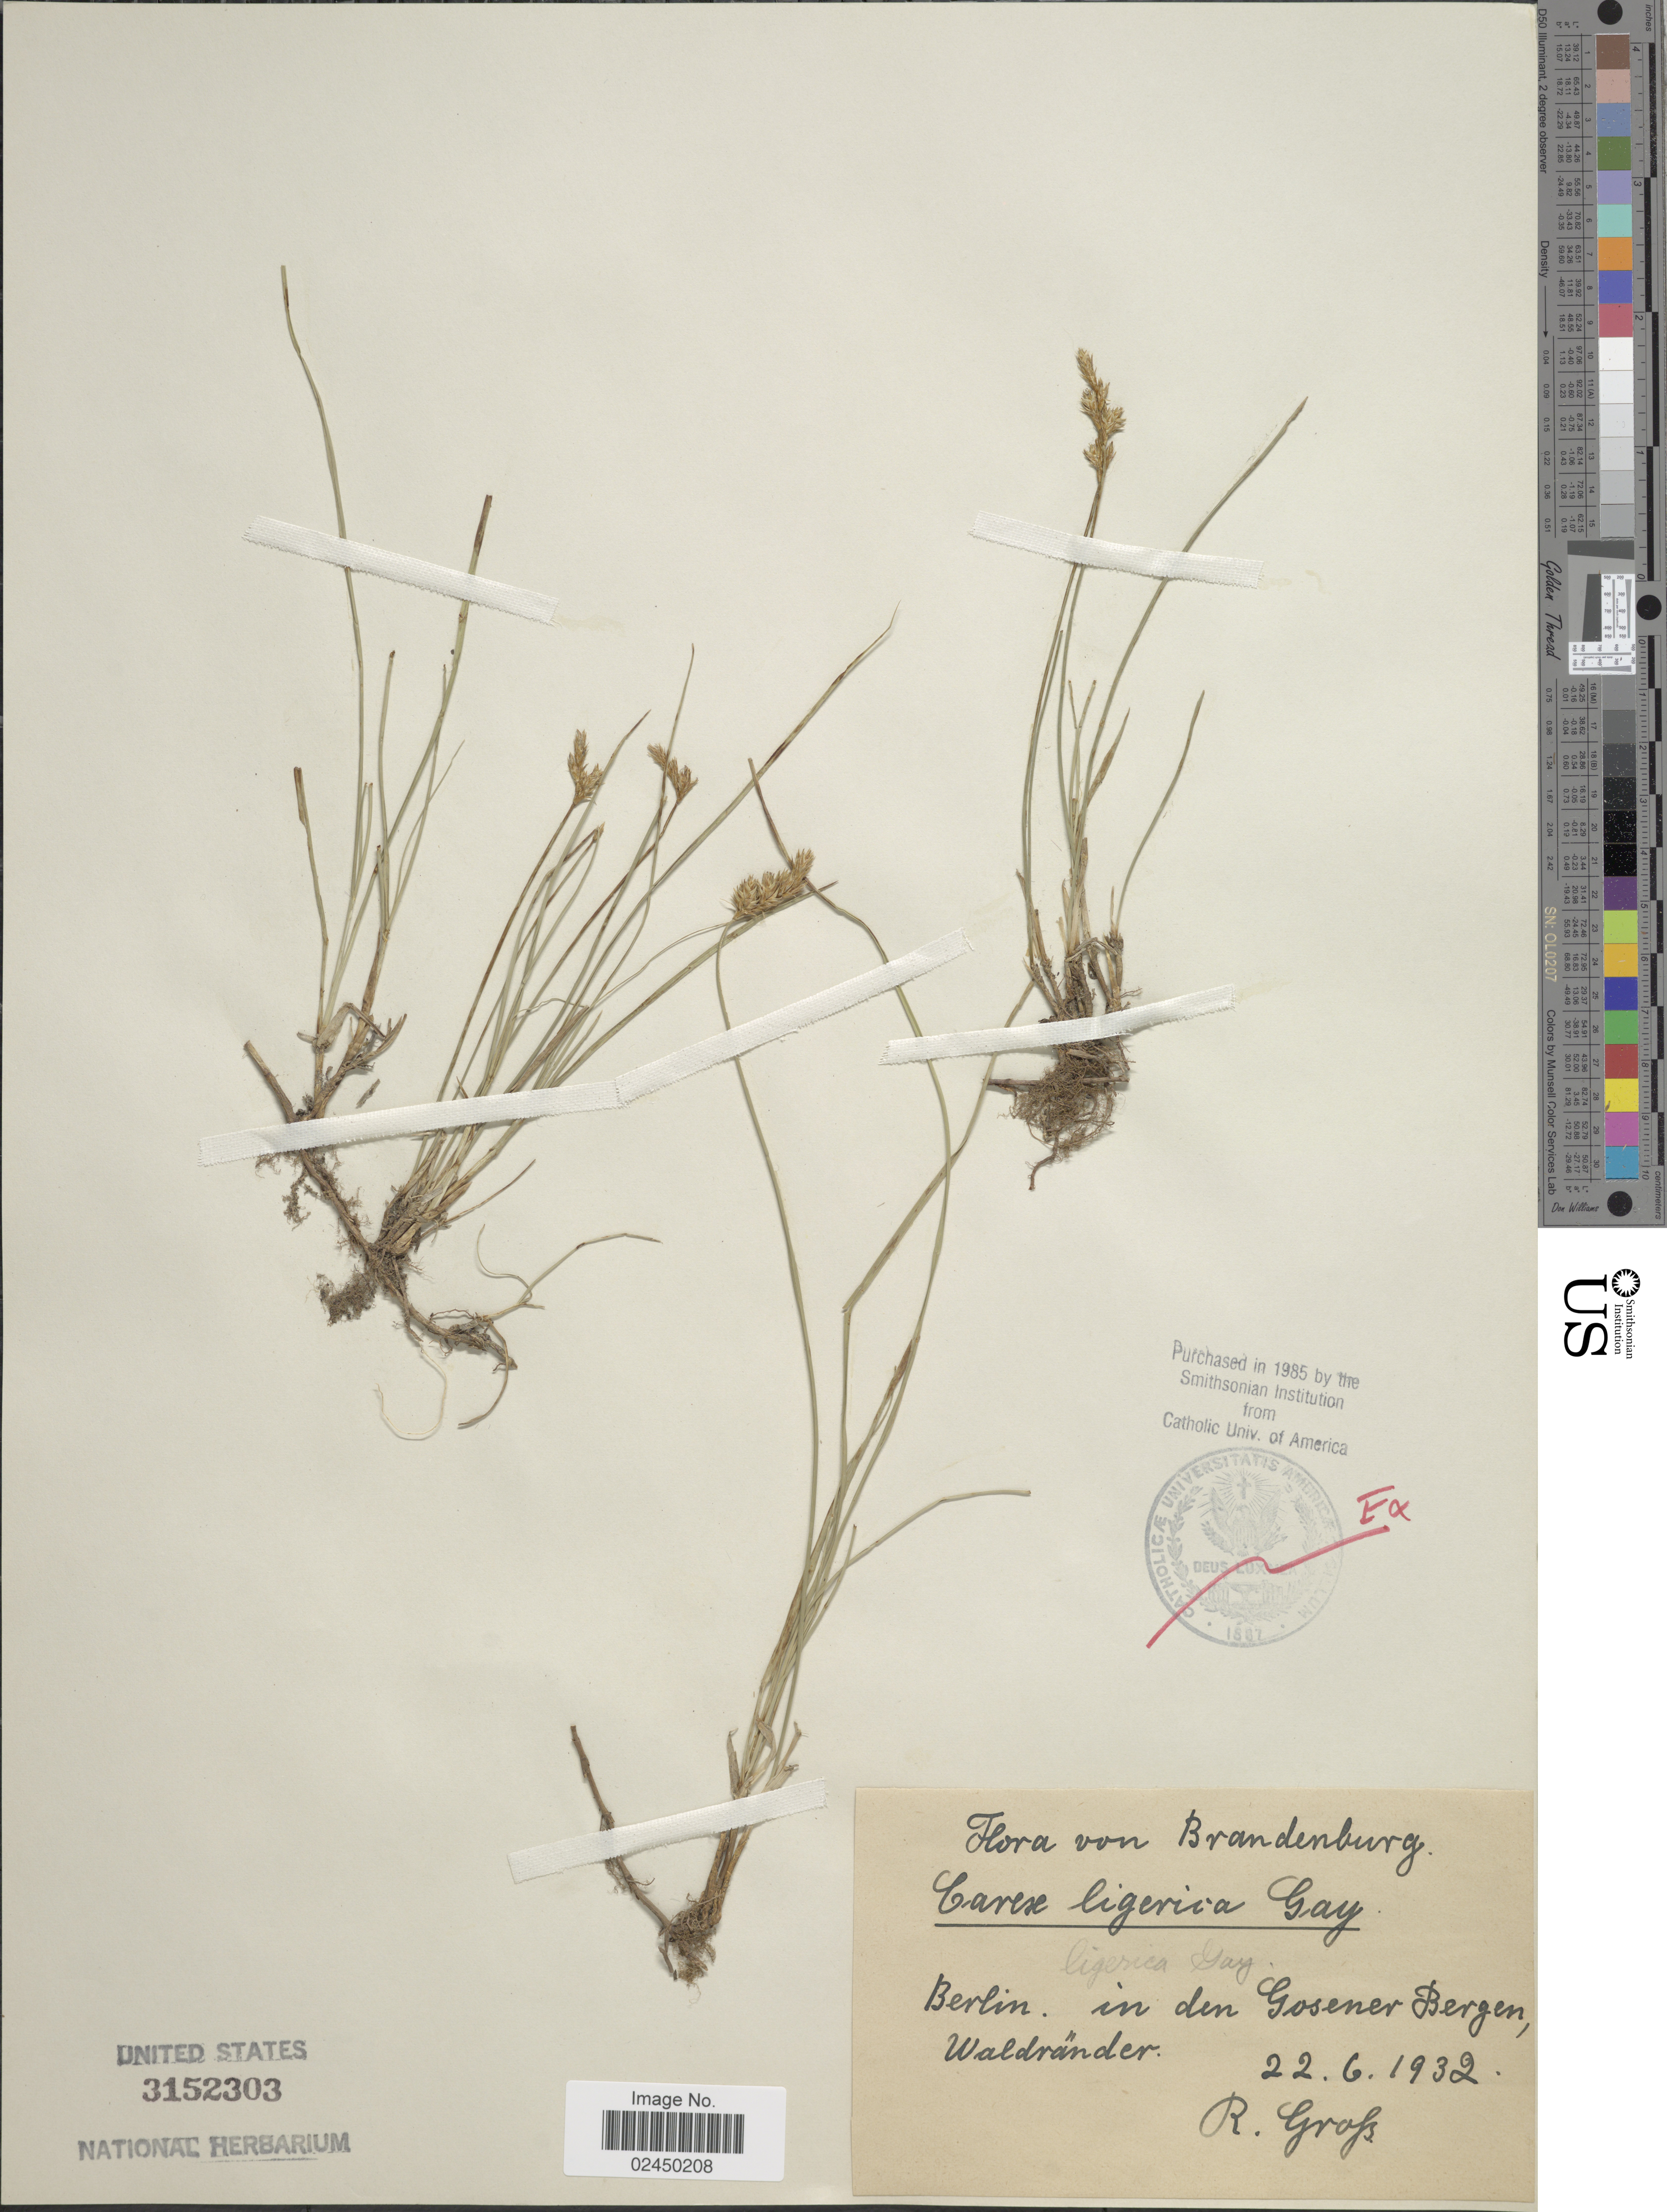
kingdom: Plantae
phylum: Tracheophyta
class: Liliopsida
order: Poales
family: Cyperaceae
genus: Carex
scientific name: Carex colchica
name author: J. Gay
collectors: R. Gross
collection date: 1932-06-22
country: Germany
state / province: Brandenburg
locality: Berlin in den Gosener Berg, Waldränder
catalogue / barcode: US 3152303